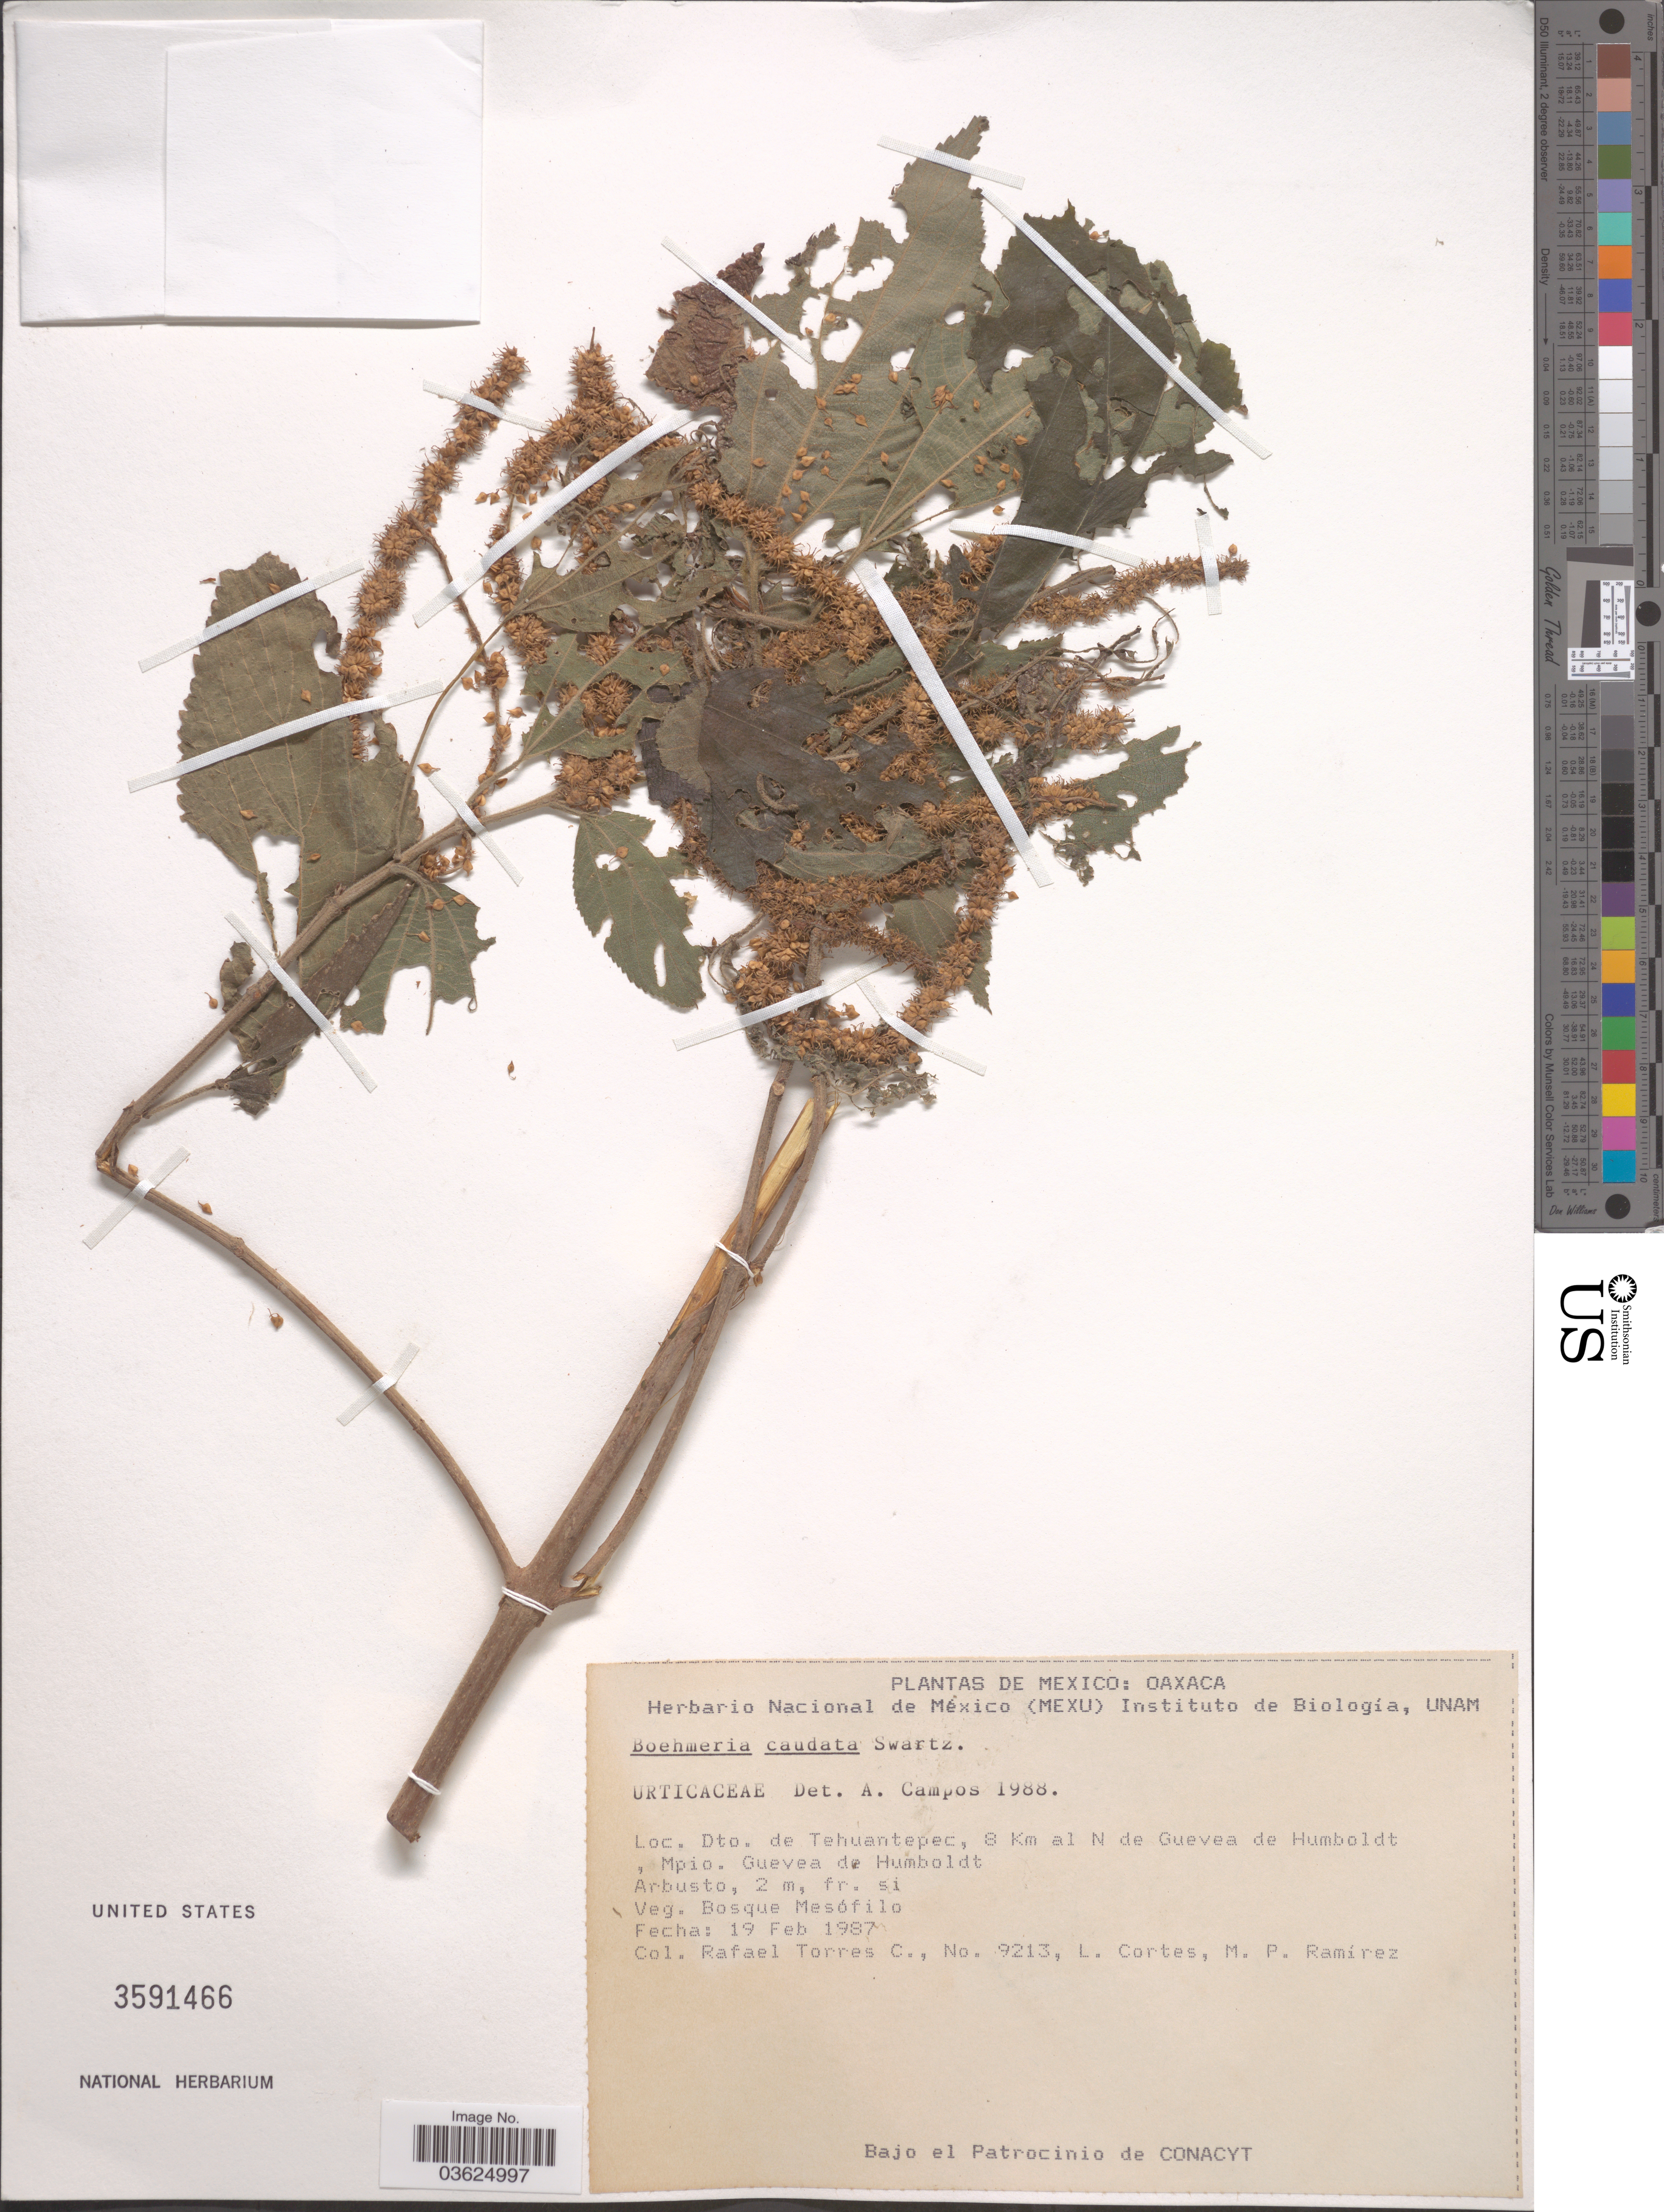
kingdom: Plantae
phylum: Tracheophyta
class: Magnoliopsida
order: Rosales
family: Urticaceae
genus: Boehmeria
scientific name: Boehmeria caudata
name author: Sw.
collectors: R. Torres C., L. Cortes & M. Ramírez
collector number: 9213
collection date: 1987-02-19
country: Mexico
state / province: Oaxaca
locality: Dto. de Tehuantepec, 8 Km al N de Guevea de Humboldt, Mpio. Guevea de Humboldt.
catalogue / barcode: US 3591466